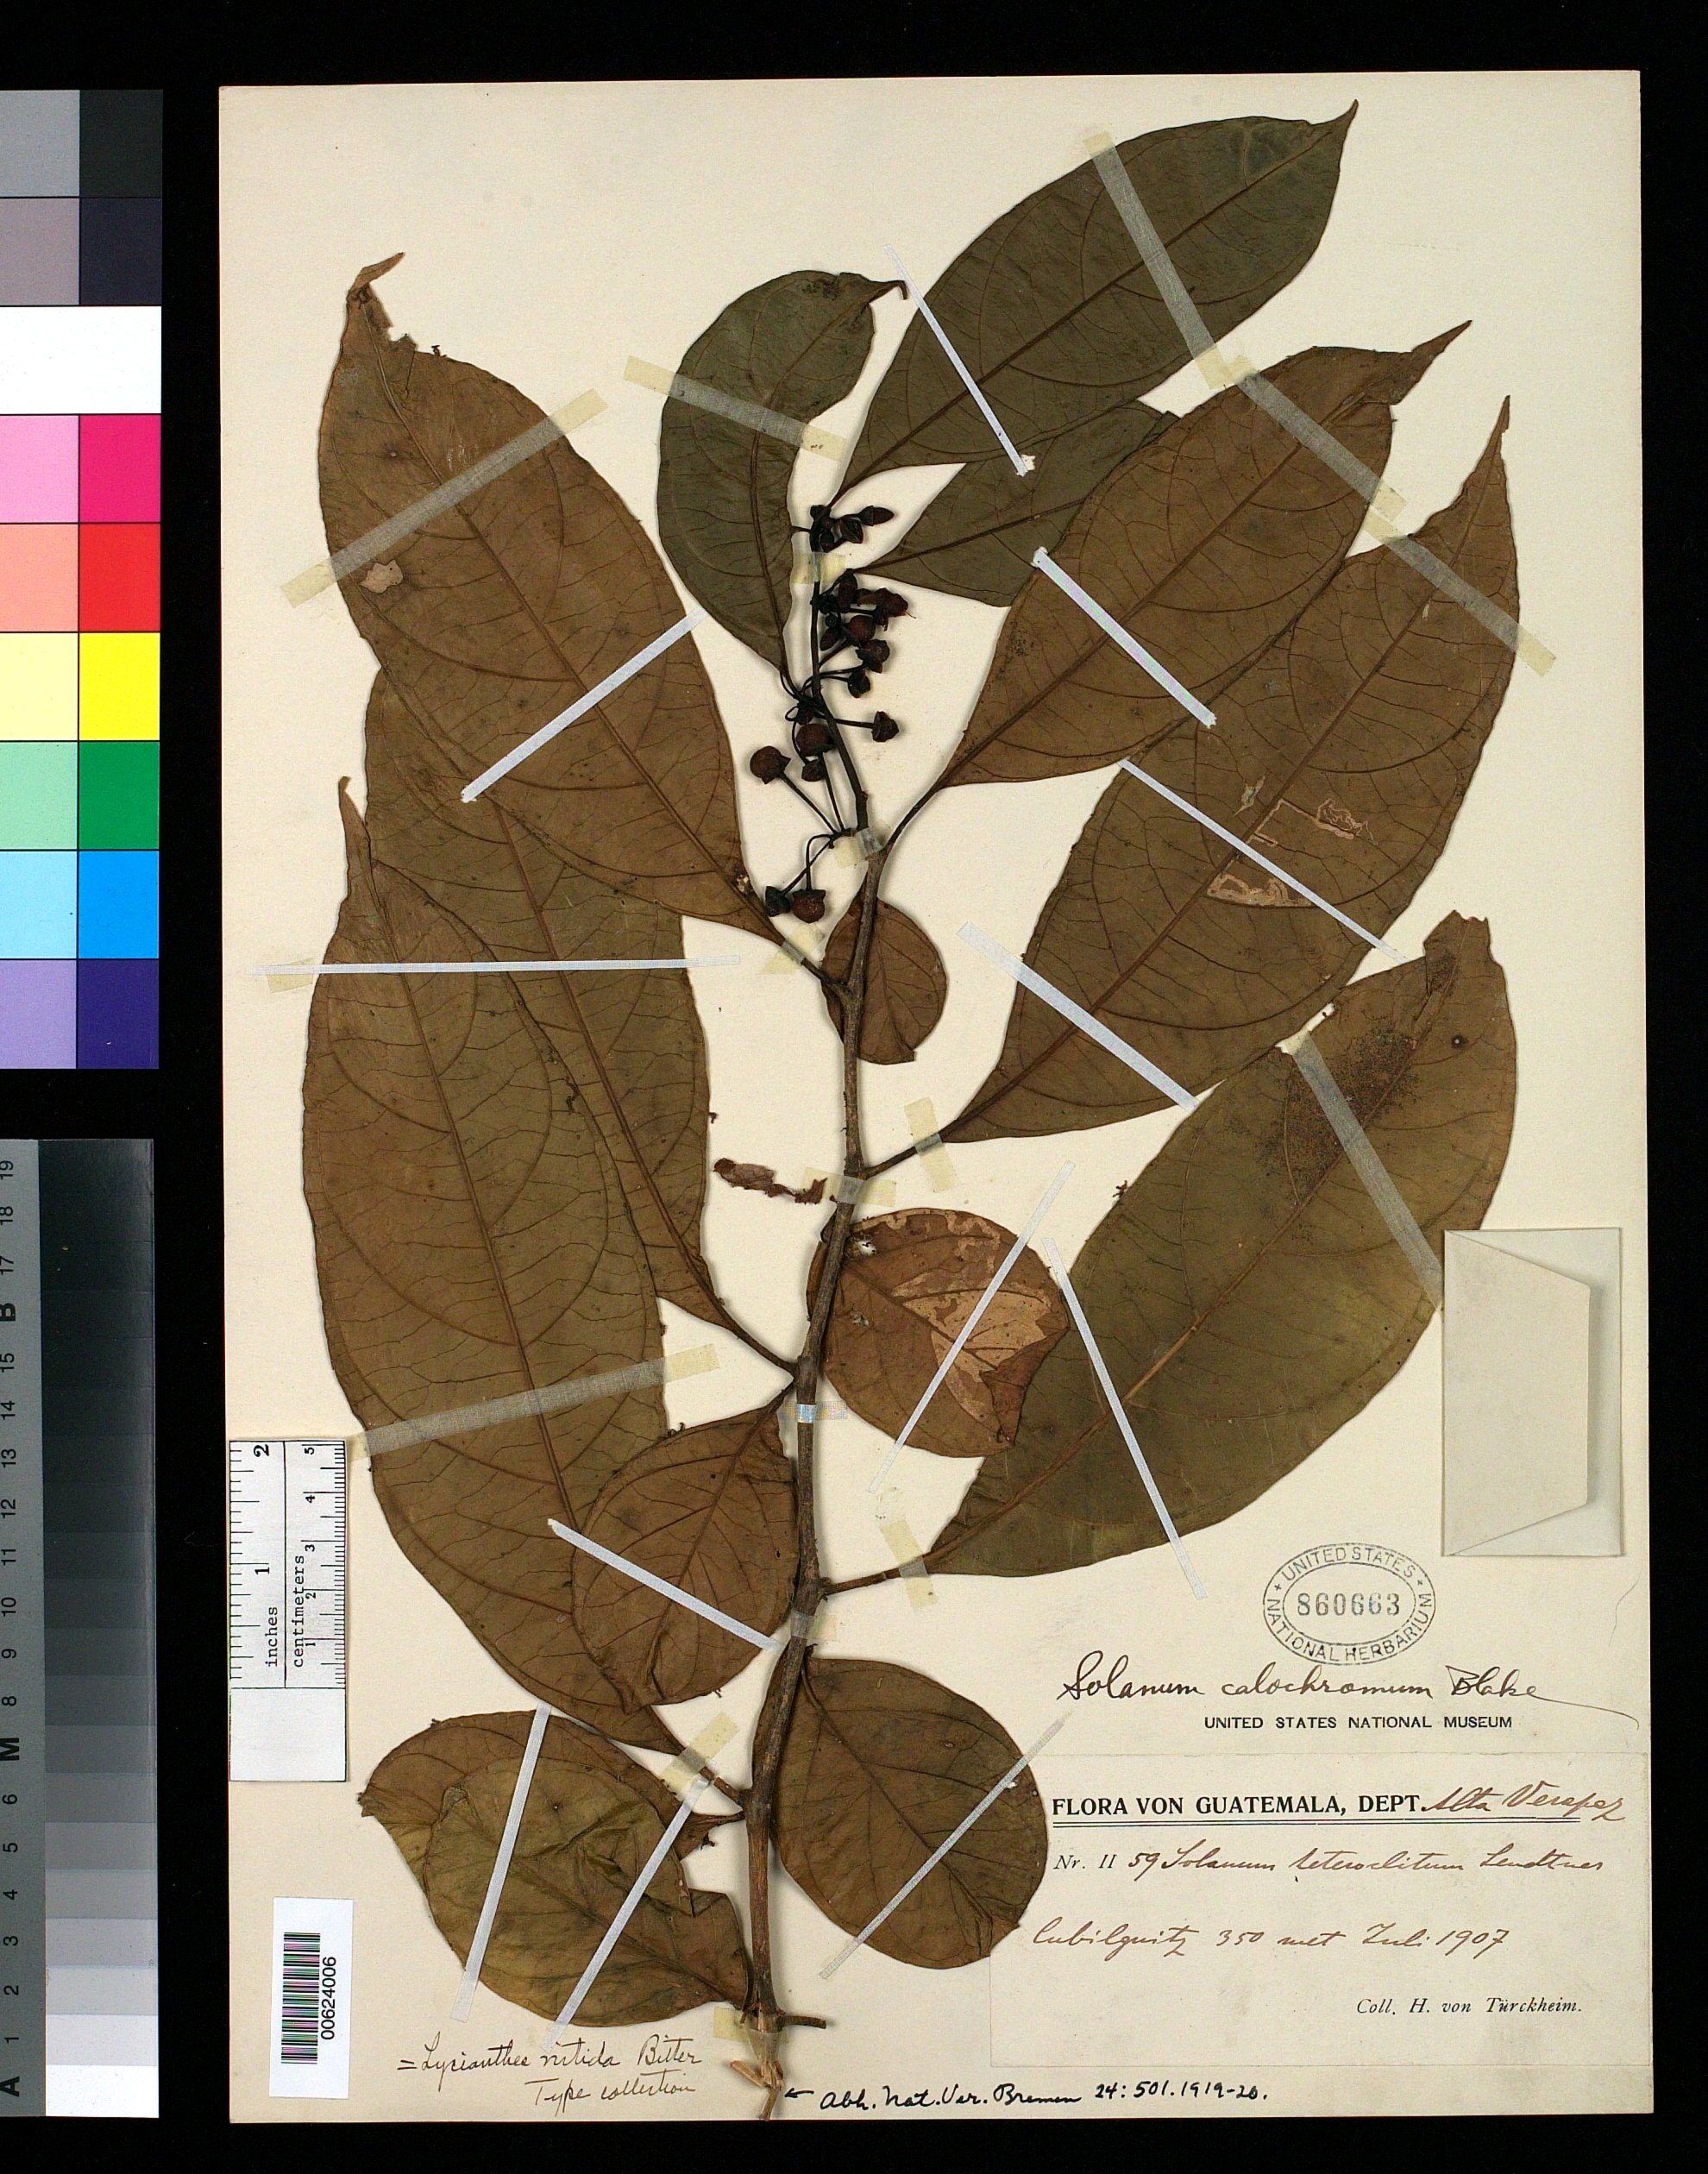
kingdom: Plantae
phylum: Tracheophyta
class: Magnoliopsida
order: Solanales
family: Solanaceae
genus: Lycianthes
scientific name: Lycianthes nitida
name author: Bitter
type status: Type Collection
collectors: H. von Türckheim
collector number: II 59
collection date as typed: Jul 1907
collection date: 1907-07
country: Guatemala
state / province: Alta Verapaz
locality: Cubilquitz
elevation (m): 350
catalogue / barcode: US 860663